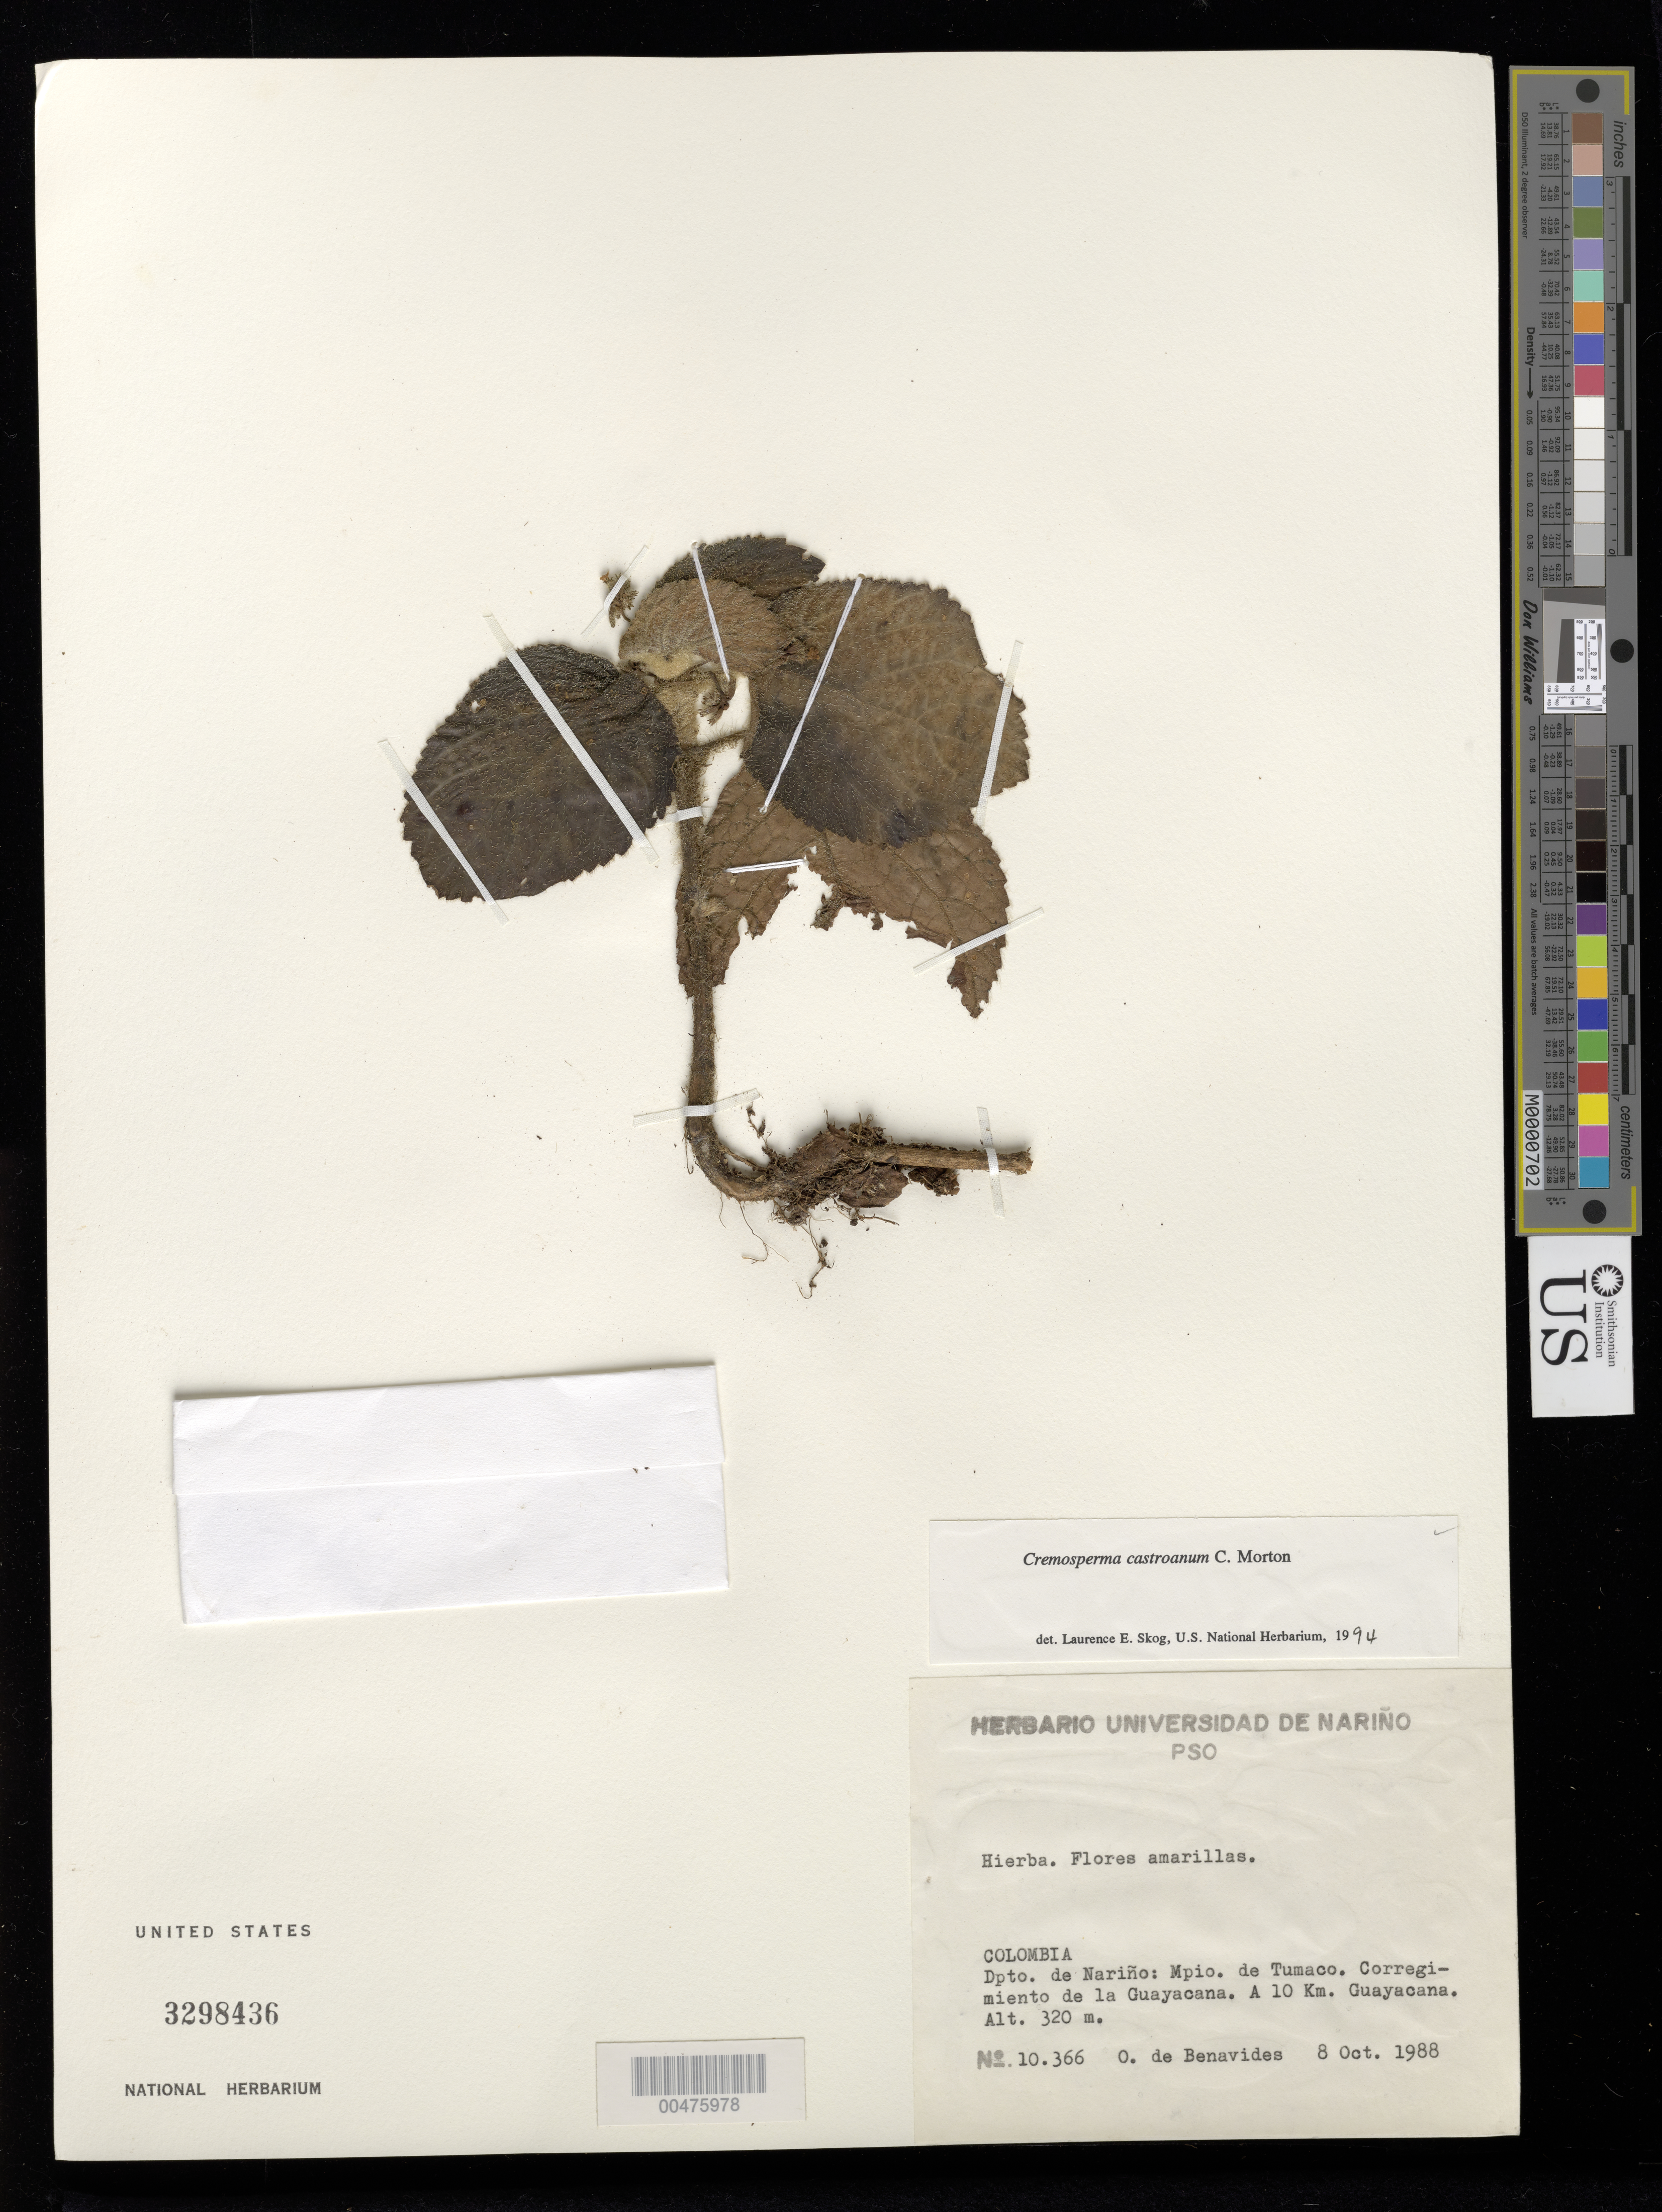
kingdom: Plantae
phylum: Tracheophyta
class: Magnoliopsida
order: Lamiales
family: Gesneriaceae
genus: Cremosperma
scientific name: Cremosperma castroanum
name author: C.V. Morton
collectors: Olga S. de Benavides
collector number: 10366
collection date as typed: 08 Oct 1988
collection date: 1988-10-08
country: Colombia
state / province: Nariño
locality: Tumaco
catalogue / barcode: US 3298436